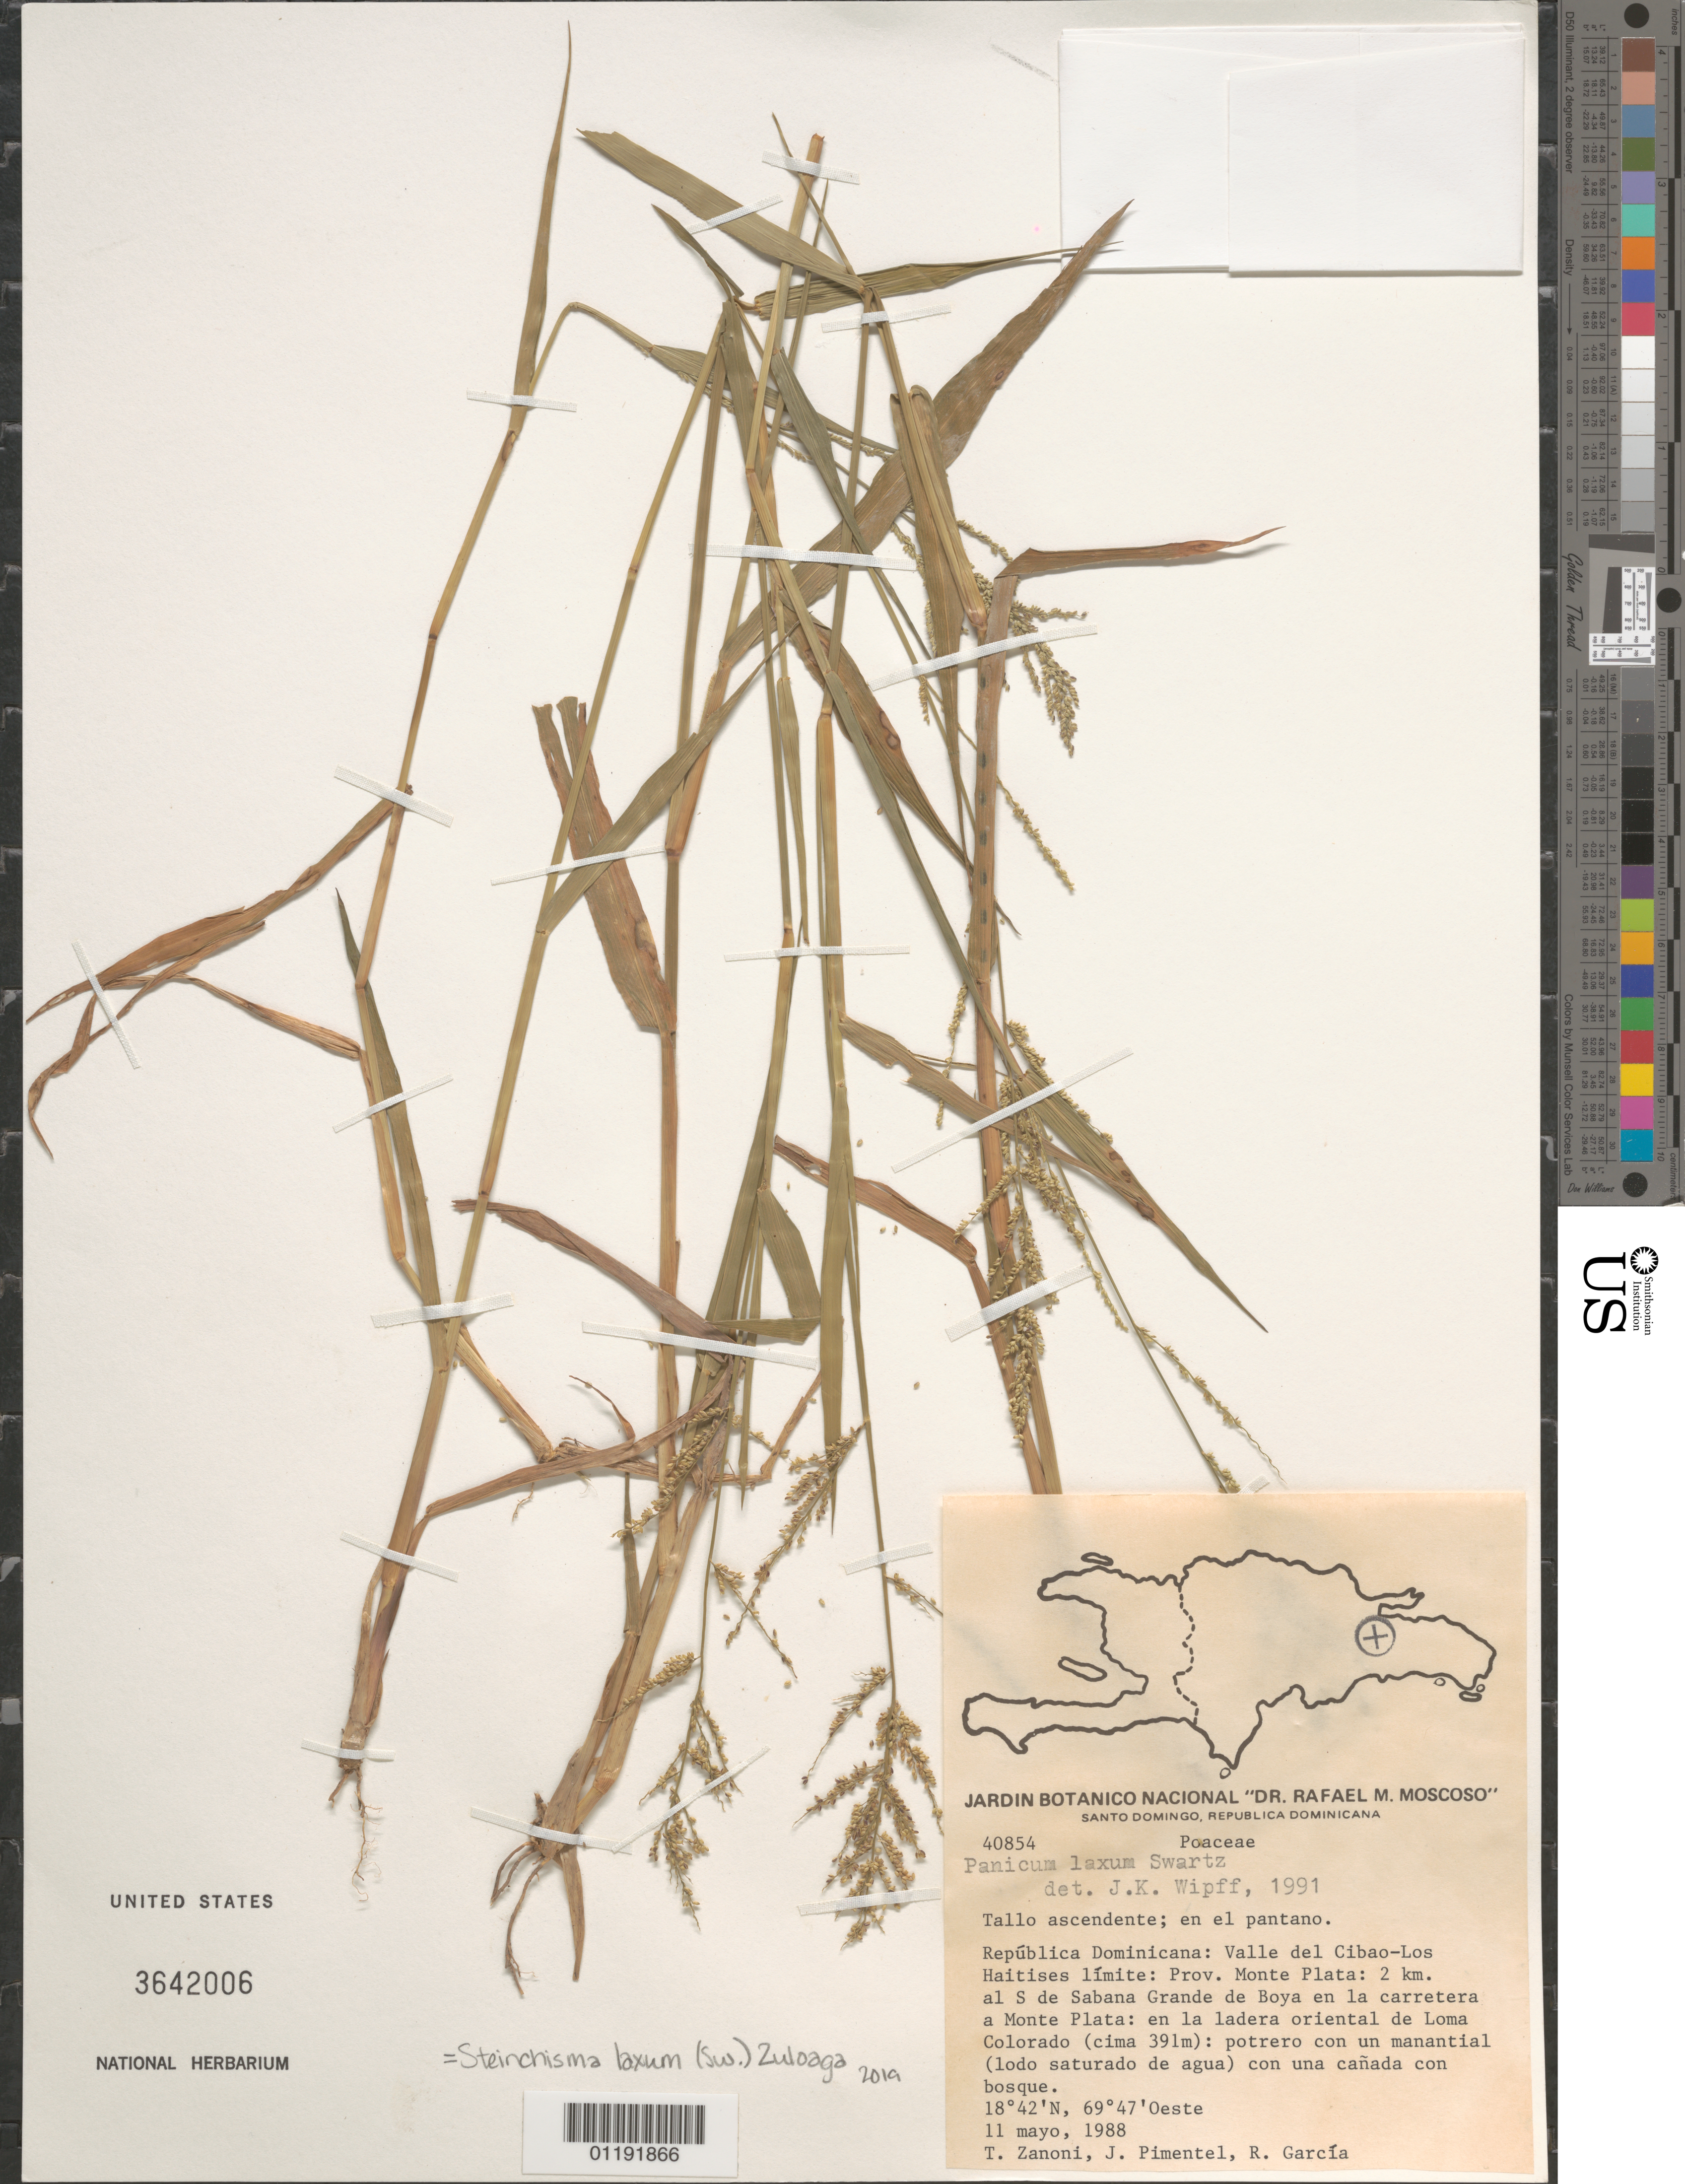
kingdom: Plantae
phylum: Tracheophyta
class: Liliopsida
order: Poales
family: Poaceae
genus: Panicum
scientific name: Panicum laxum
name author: Sw.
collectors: T. A. Zanoni, J. Pimentel & R. Garcia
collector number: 40854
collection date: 1988-05-11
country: Dominican Republic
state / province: Monte Plata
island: Hispaniola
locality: Cibao-Los Haitises Valley, 2 km S of Boya (large savannah), on road to Monte Plata, E slope of Loma Colorado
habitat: Valley, road, on slope, mud saturated with water, forest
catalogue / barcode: US 3642006